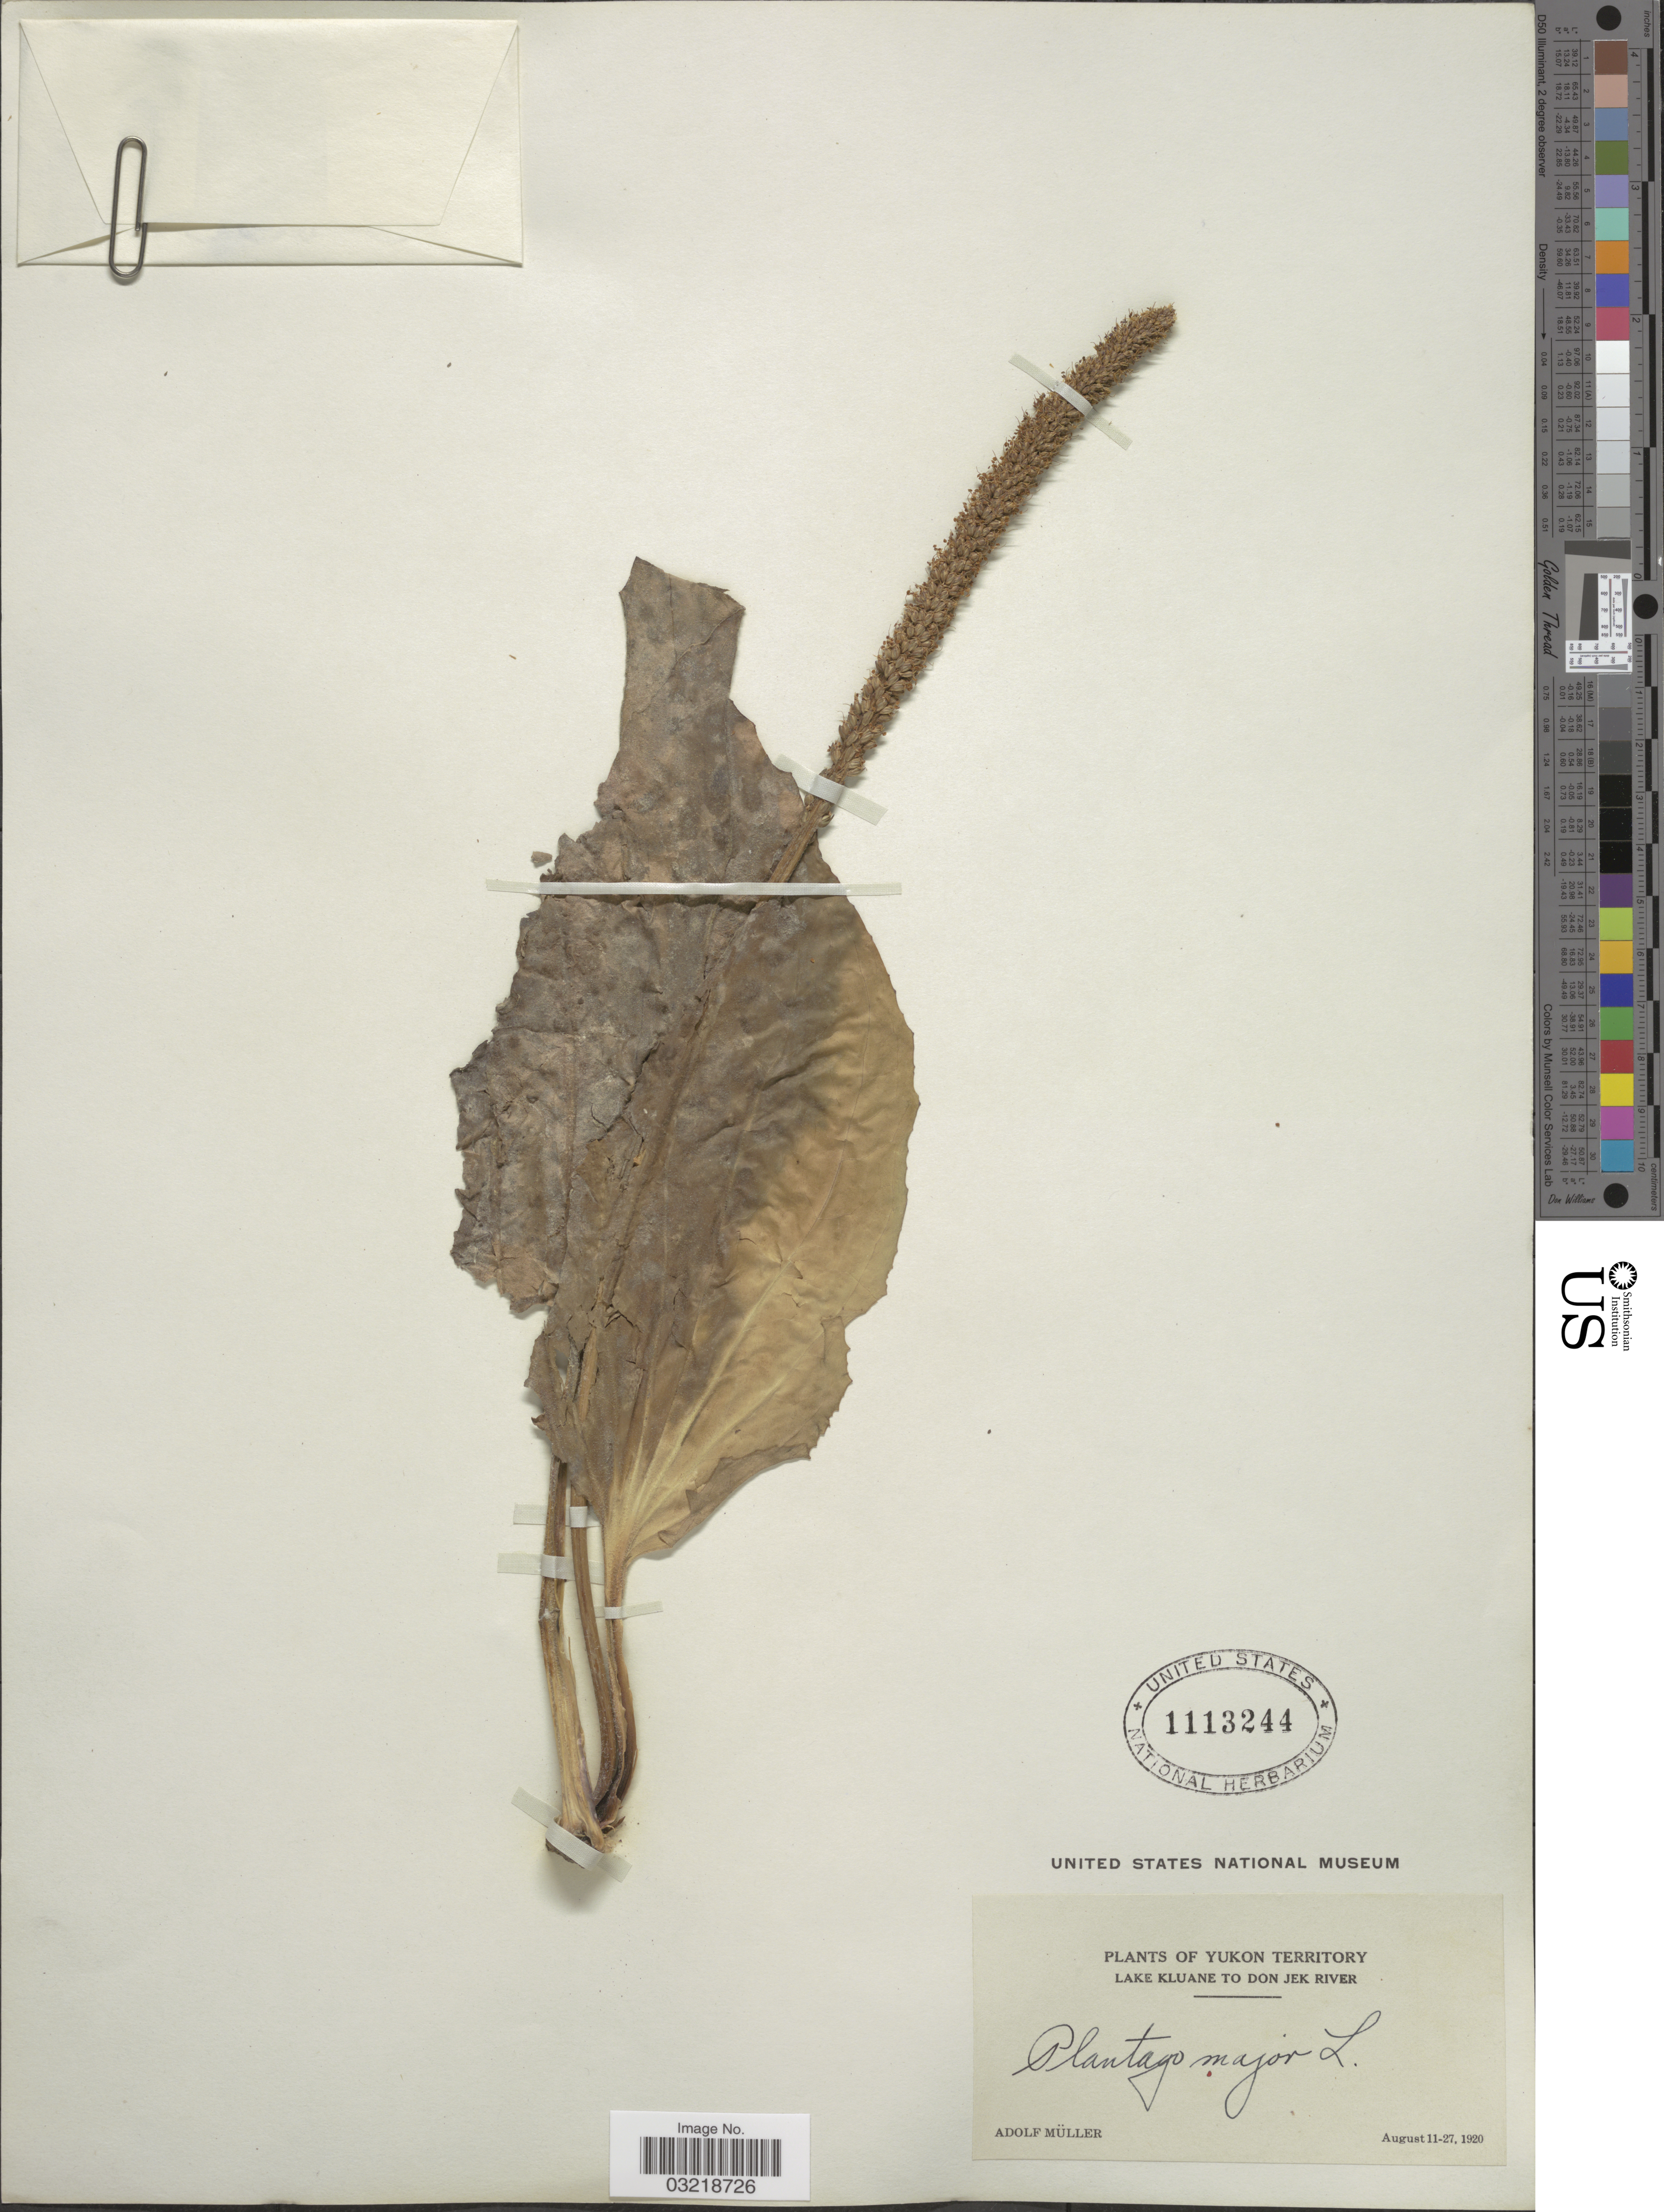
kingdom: Plantae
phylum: Tracheophyta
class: Magnoliopsida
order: Lamiales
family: Plantaginaceae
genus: Plantago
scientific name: Plantago major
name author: L.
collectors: A. Muller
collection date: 1920-08-11/1920-08-27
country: Canada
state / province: Yukon Territory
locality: Lake Kluane to Don Jek River.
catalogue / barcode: US 1113244